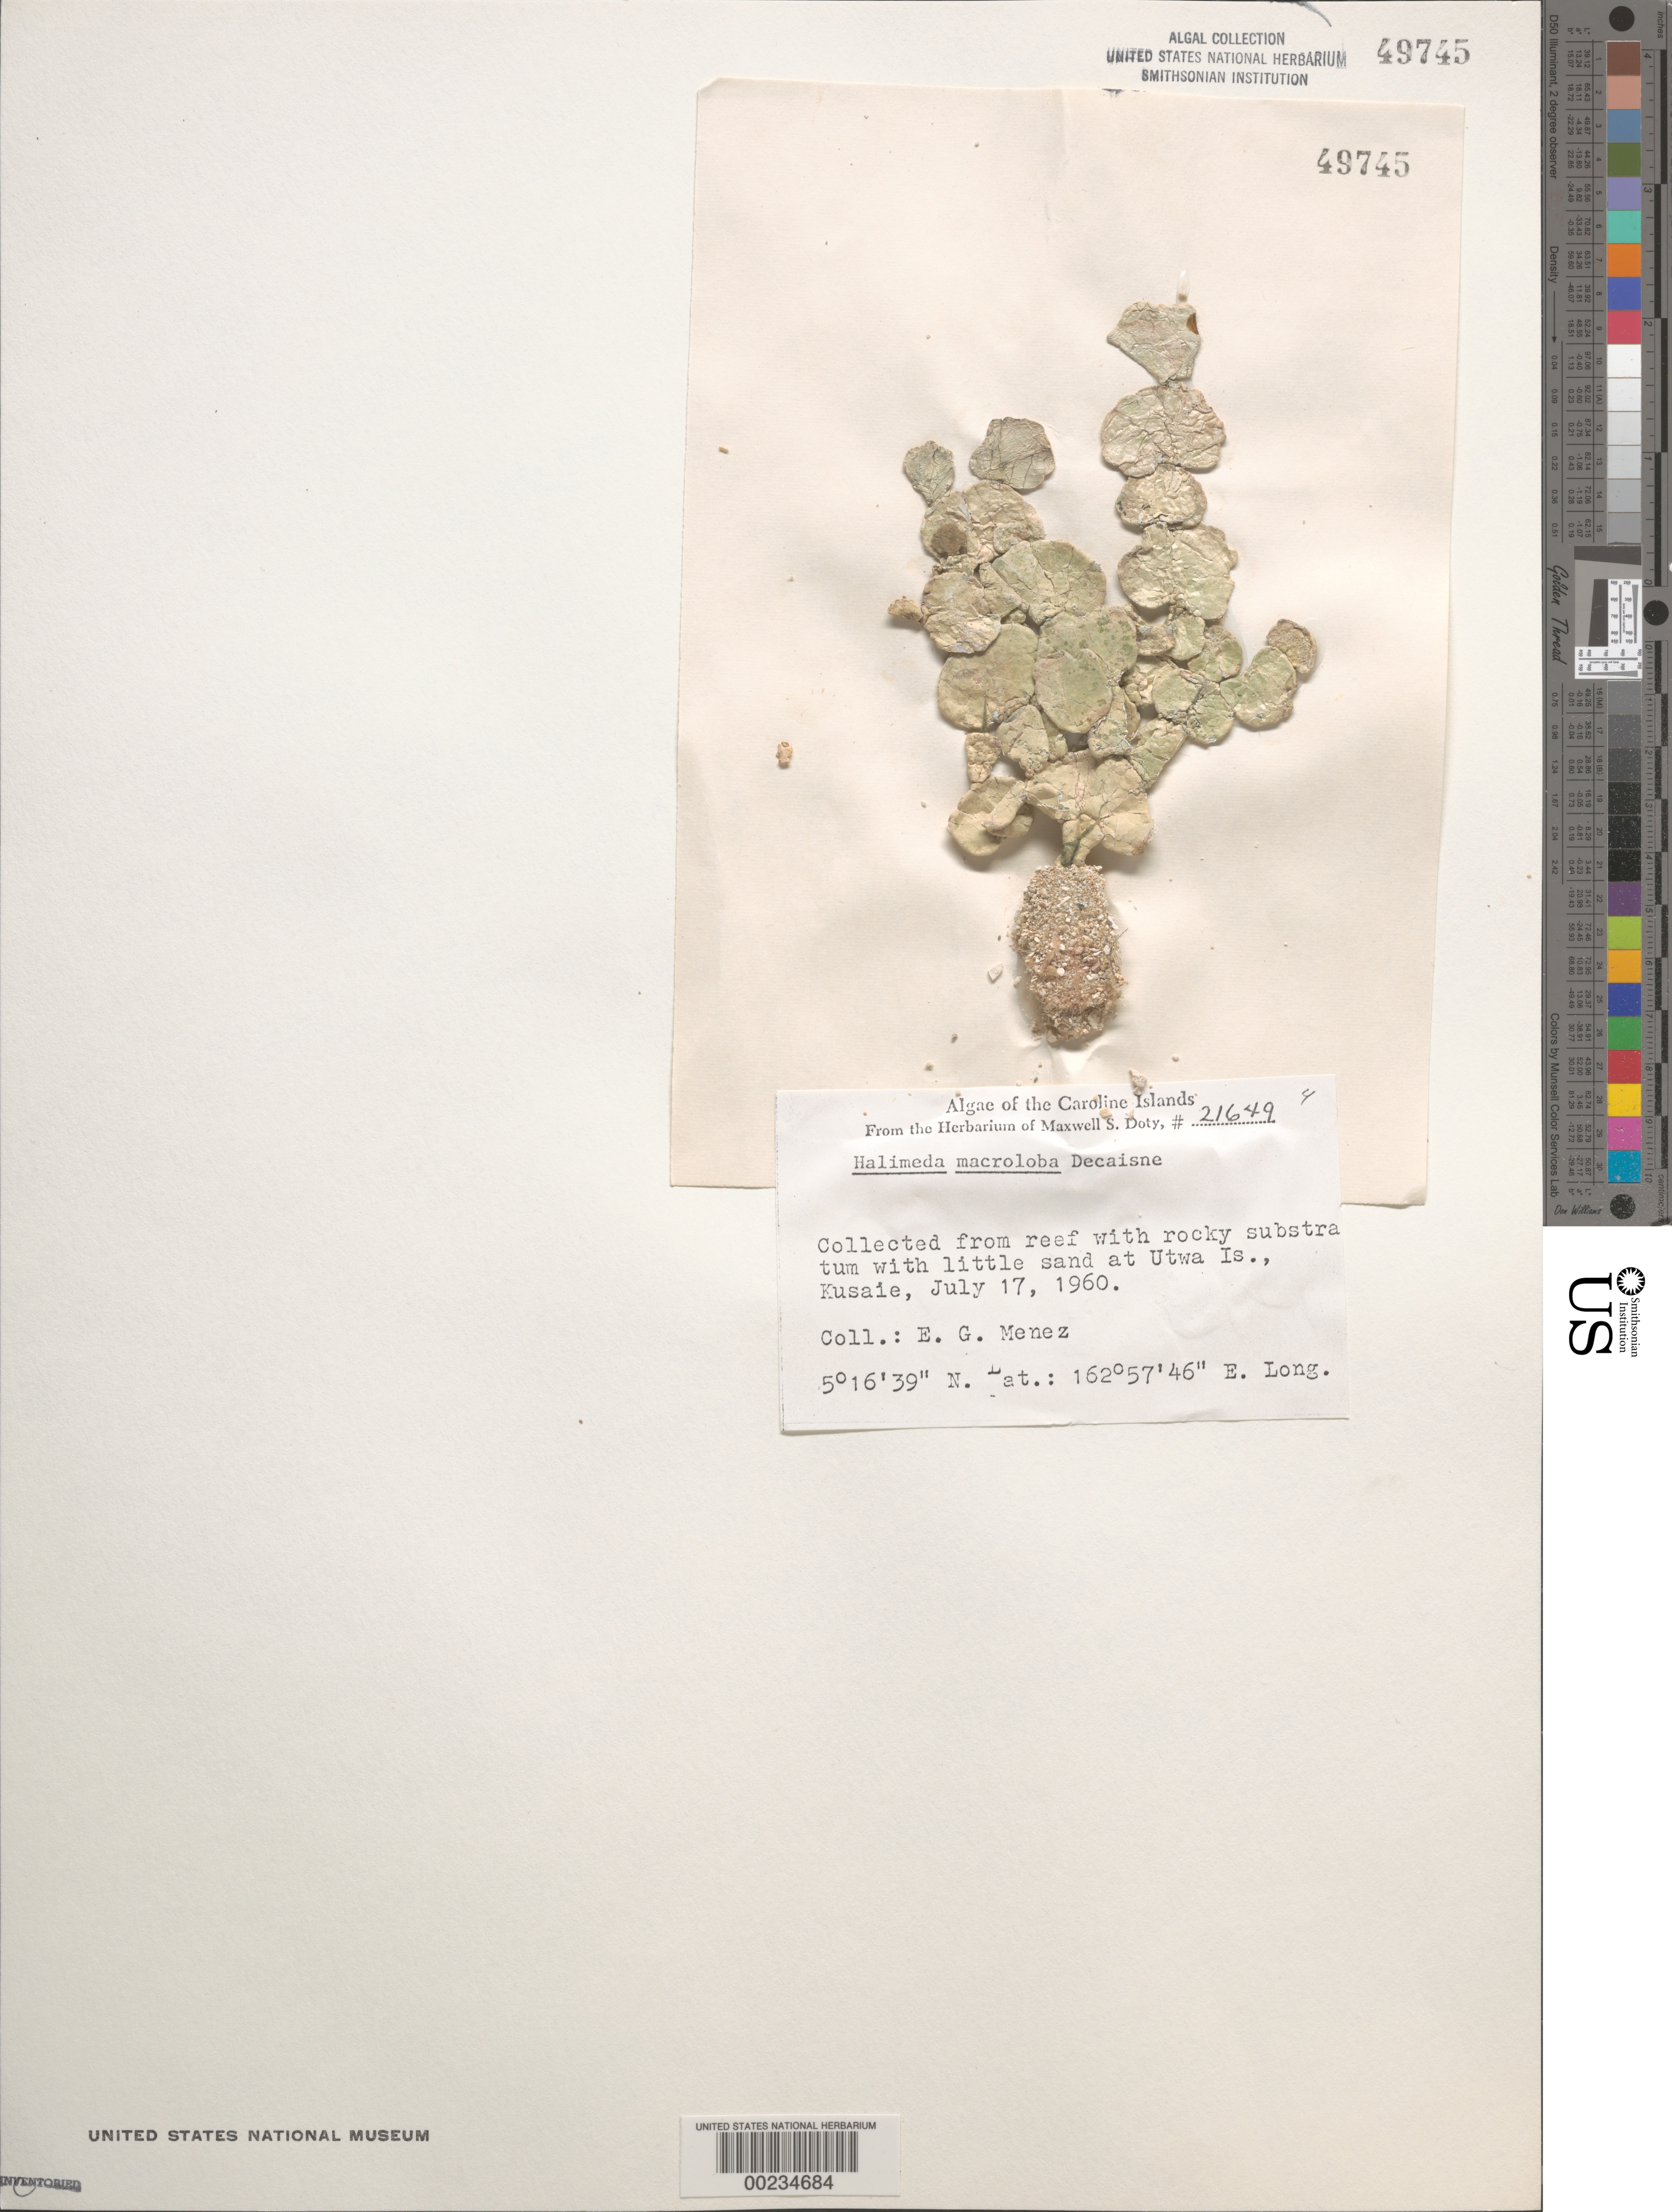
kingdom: Plantae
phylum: Chlorophyta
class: Ulvophyceae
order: Bryopsidales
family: Halimedaceae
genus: Halimeda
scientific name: Halimeda macroloba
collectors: Meñez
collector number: MSD 21649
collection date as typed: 17 Jul 1960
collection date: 1960-07-17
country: Micronesia, Federated States of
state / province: Kosrae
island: Utwa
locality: Utwa Island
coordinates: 5 16' 39" N, 162 57' 46" E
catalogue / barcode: US 49745